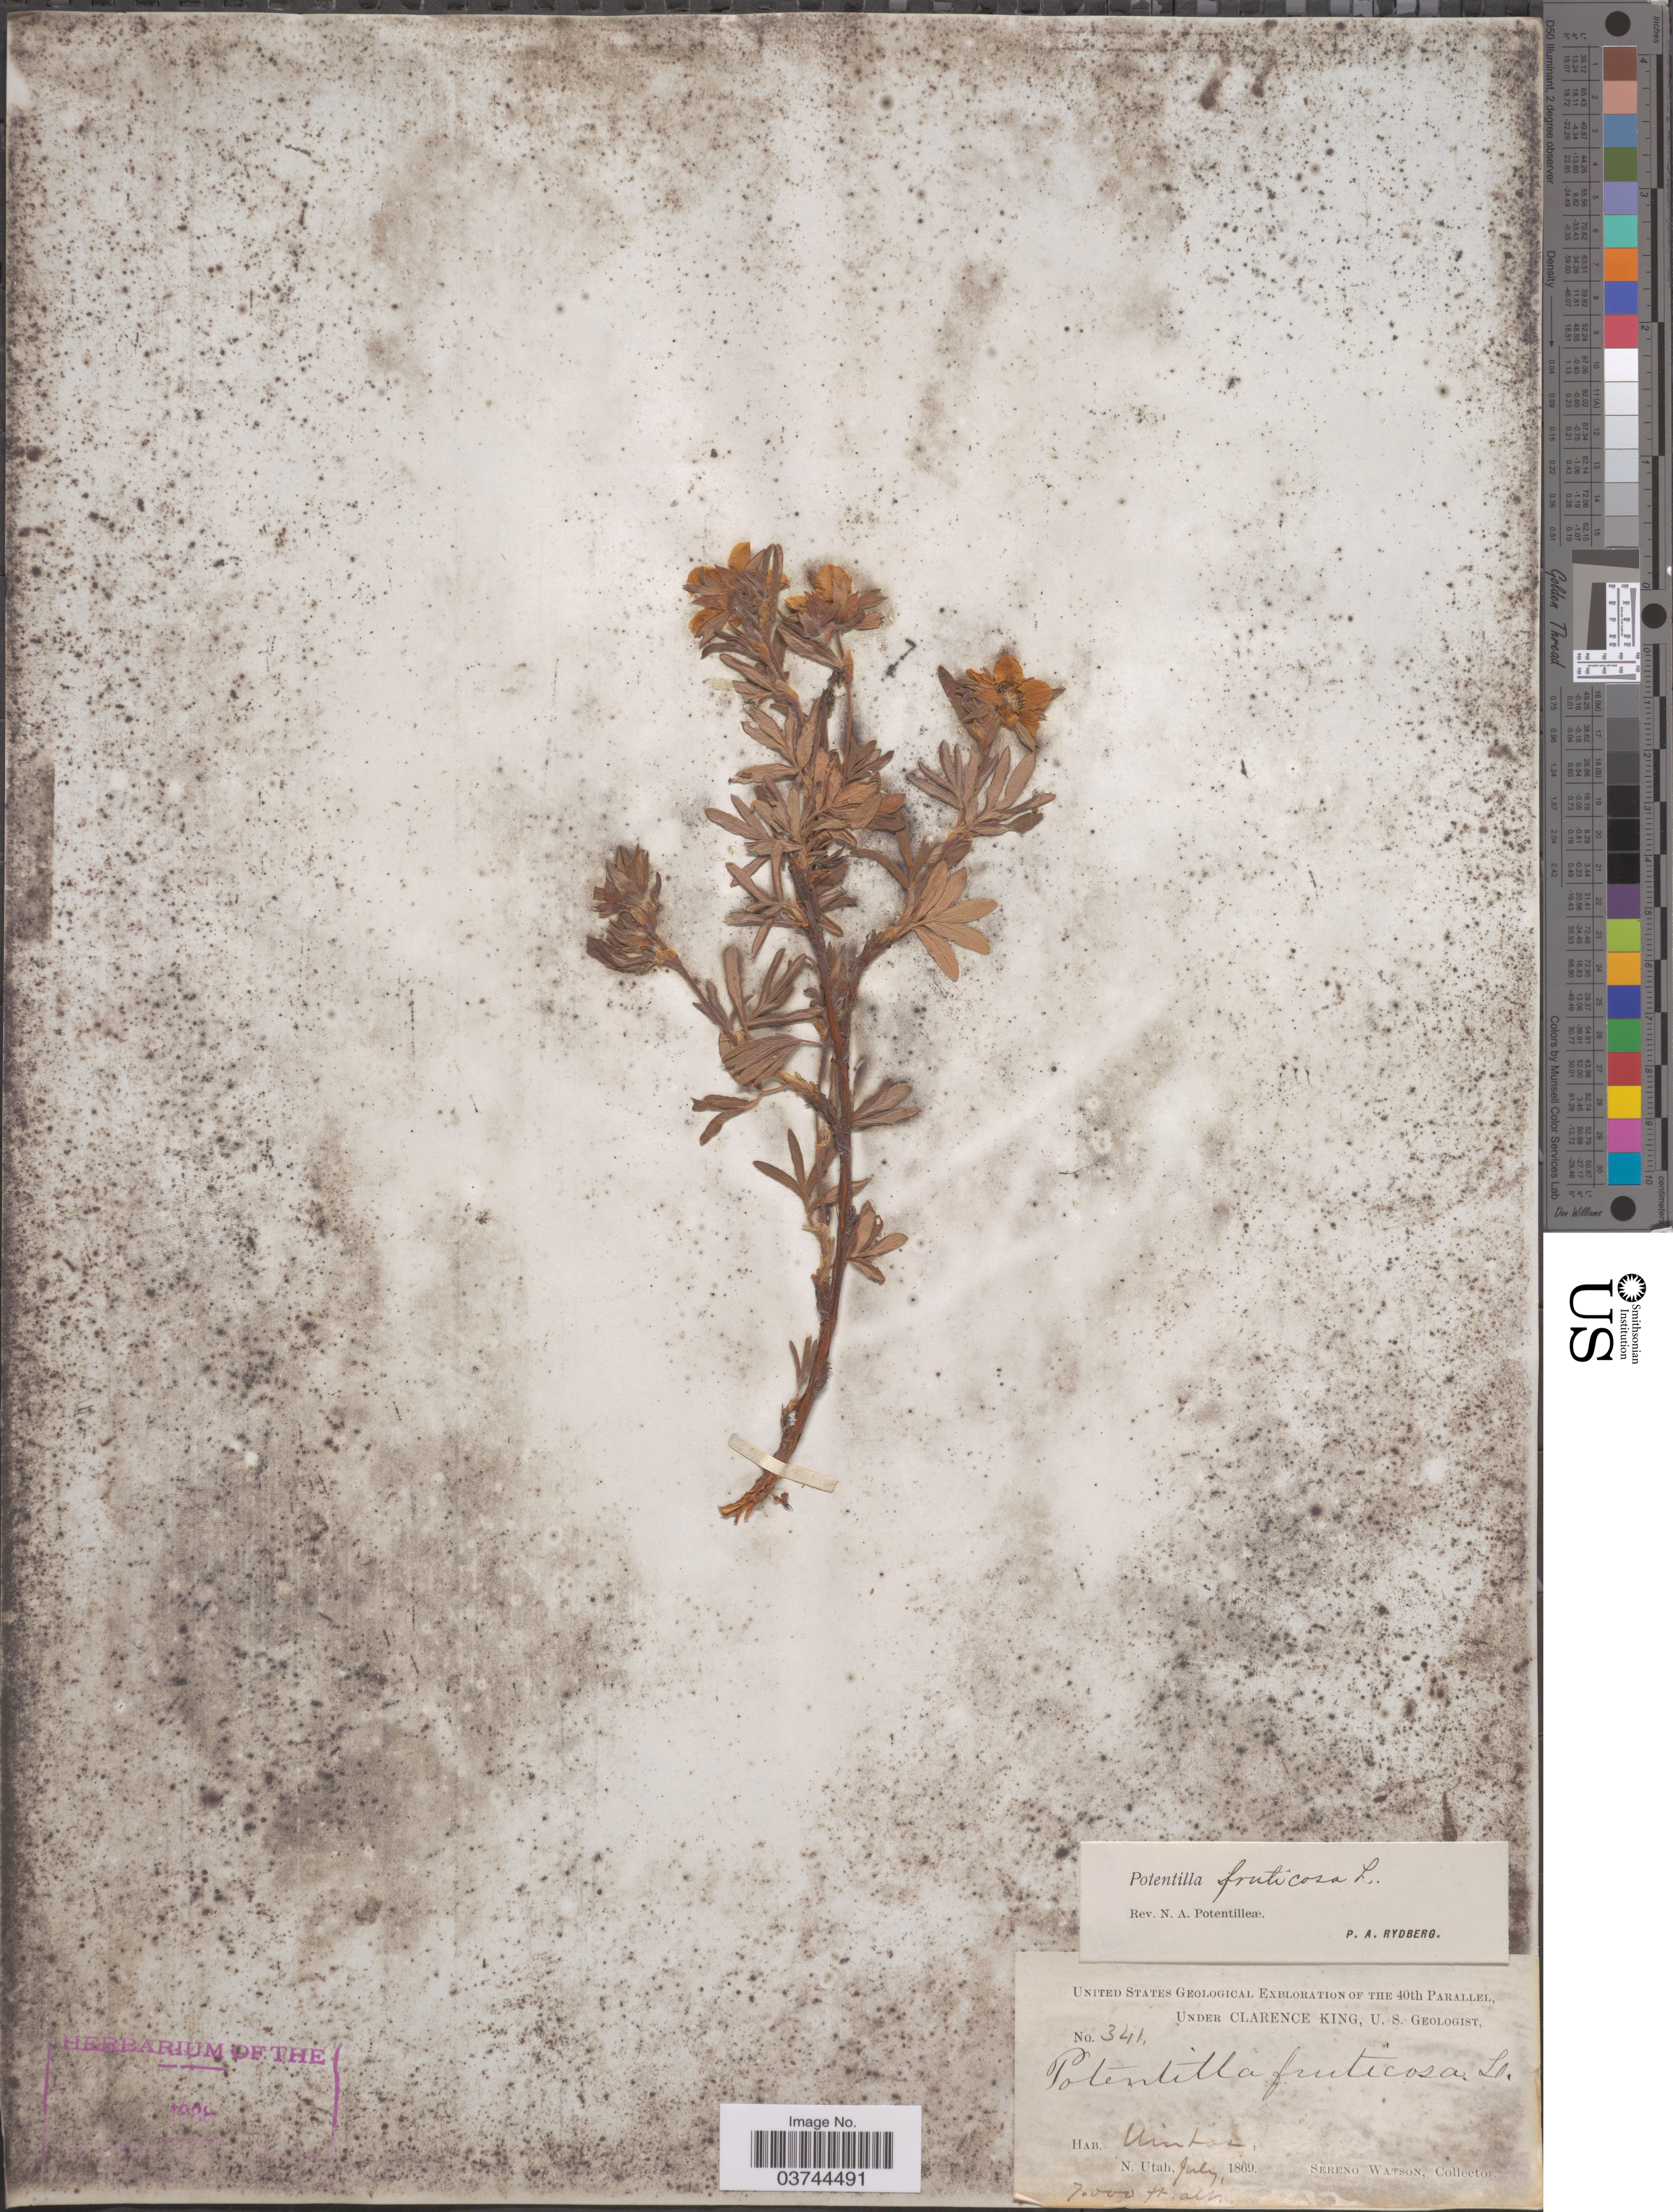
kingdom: Plantae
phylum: Tracheophyta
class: Magnoliopsida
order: Rosales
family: Rosaceae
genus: Dasiphora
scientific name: Dasiphora fruticosa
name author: (L.) Rydb.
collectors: S. Watson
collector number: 341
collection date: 1869-07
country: United States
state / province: Utah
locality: Uintas, N. Utah.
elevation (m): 2134